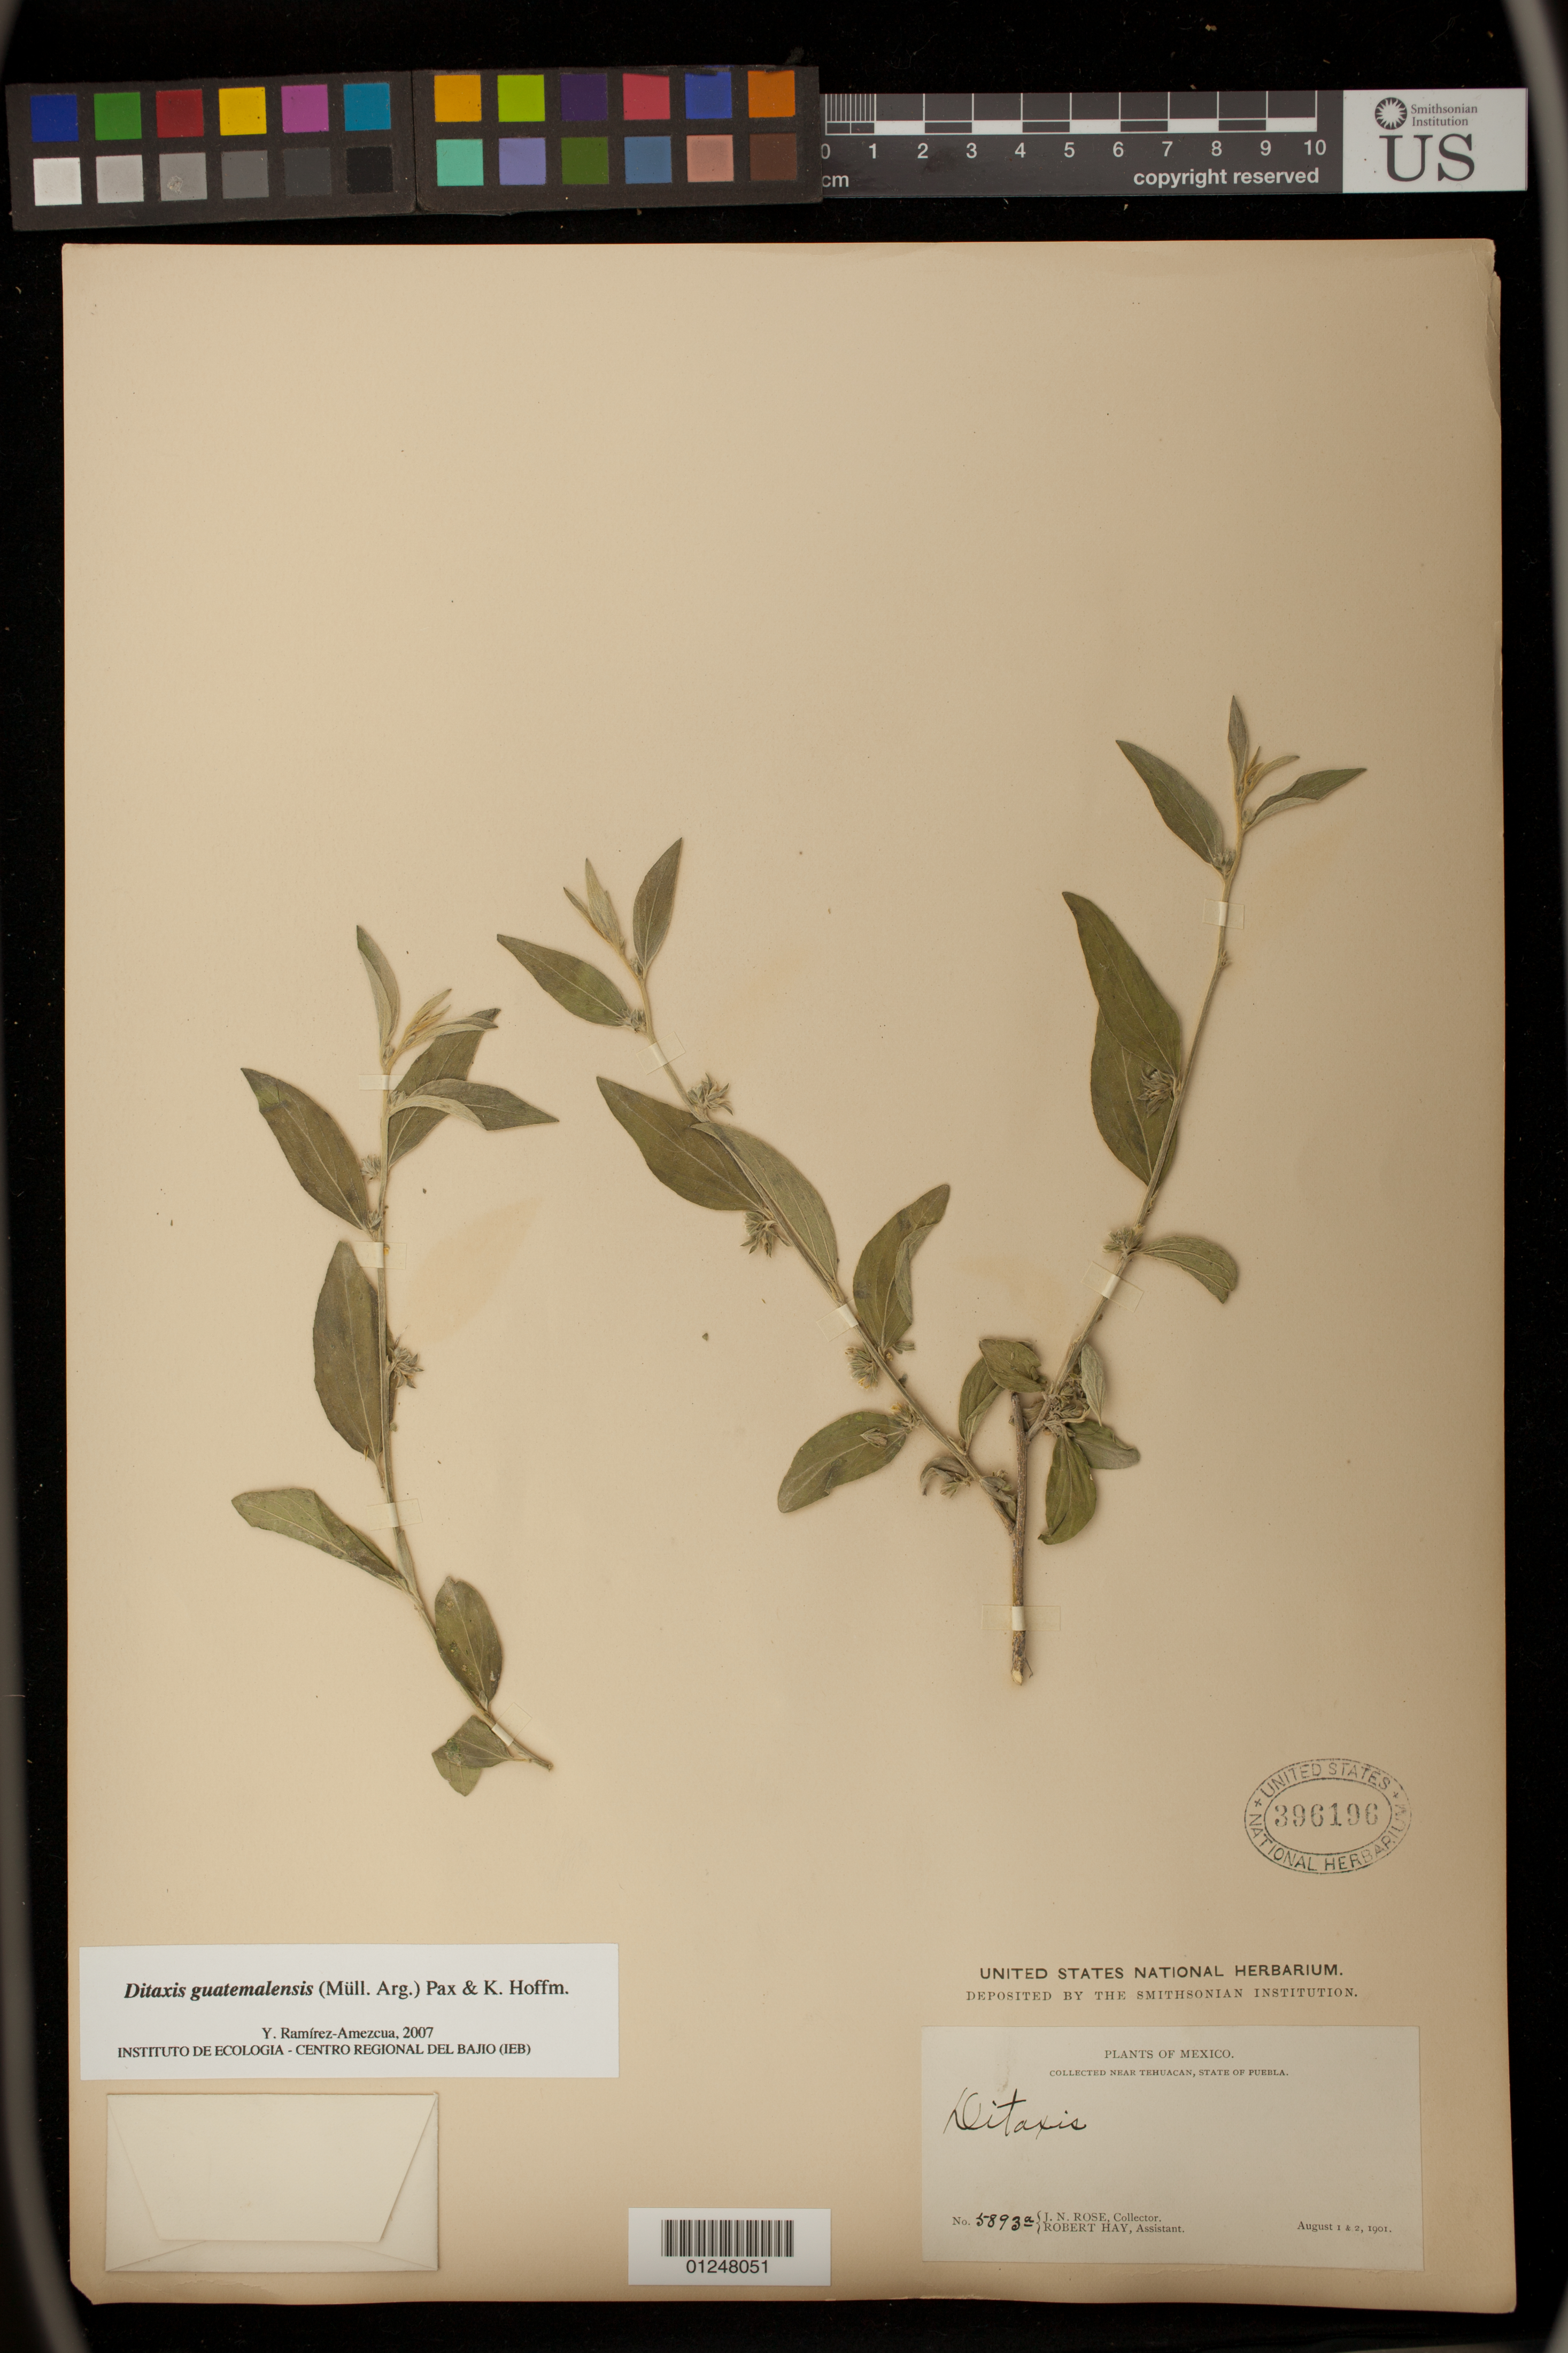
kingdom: Plantae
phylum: Tracheophyta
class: Magnoliopsida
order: Malpighiales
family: Euphorbiaceae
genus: Ditaxis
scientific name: Ditaxis guatemalensis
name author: (Müll. Arg.) Pax & K. Hoffm.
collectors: J. N. Rose & R. Hay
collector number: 5893a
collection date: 1901-08-01/1901-08-02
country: Mexico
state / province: Puebla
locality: Collected near Tehuacan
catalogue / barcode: US 396196